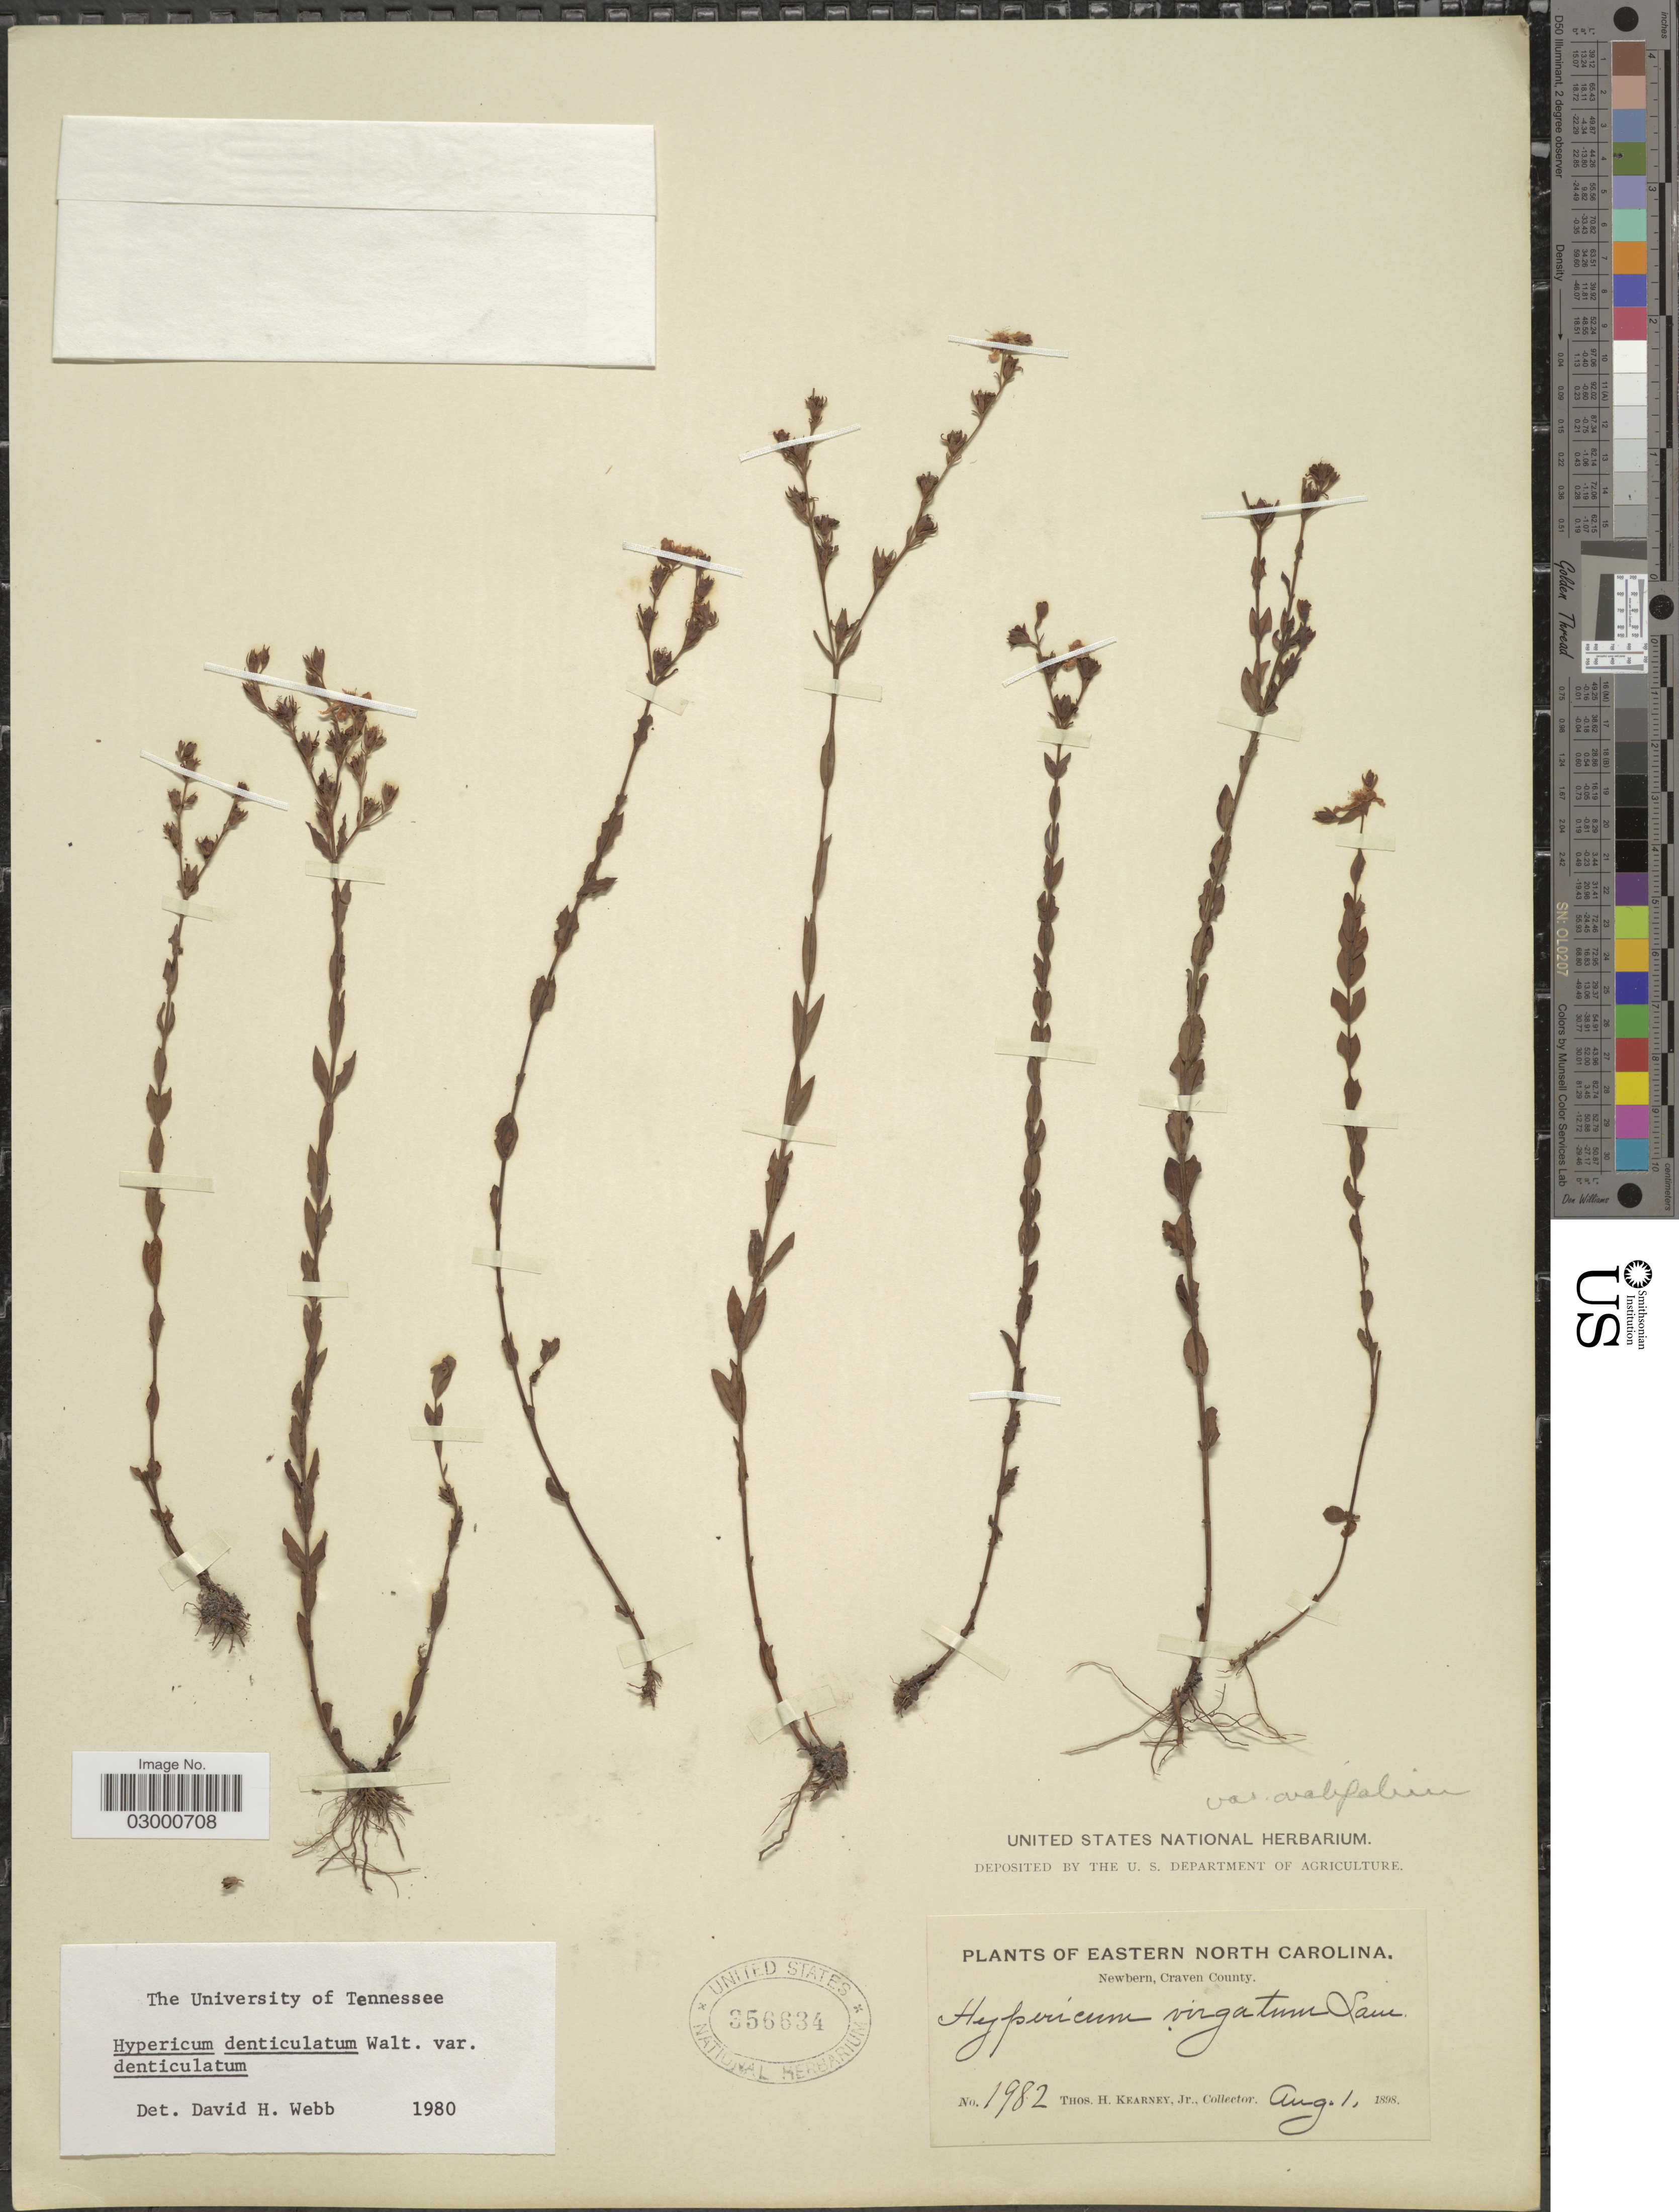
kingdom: Plantae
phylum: Tracheophyta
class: Magnoliopsida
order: Malpighiales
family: Hypericaceae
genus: Hypericum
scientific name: Hypericum denticulatum var. denticulatum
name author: Walter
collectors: T. H. Kearney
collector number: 1982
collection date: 1898-08-01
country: United States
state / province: North Carolina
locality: Eastern North Carolina. Newbern, Craven County.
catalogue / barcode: US 356634